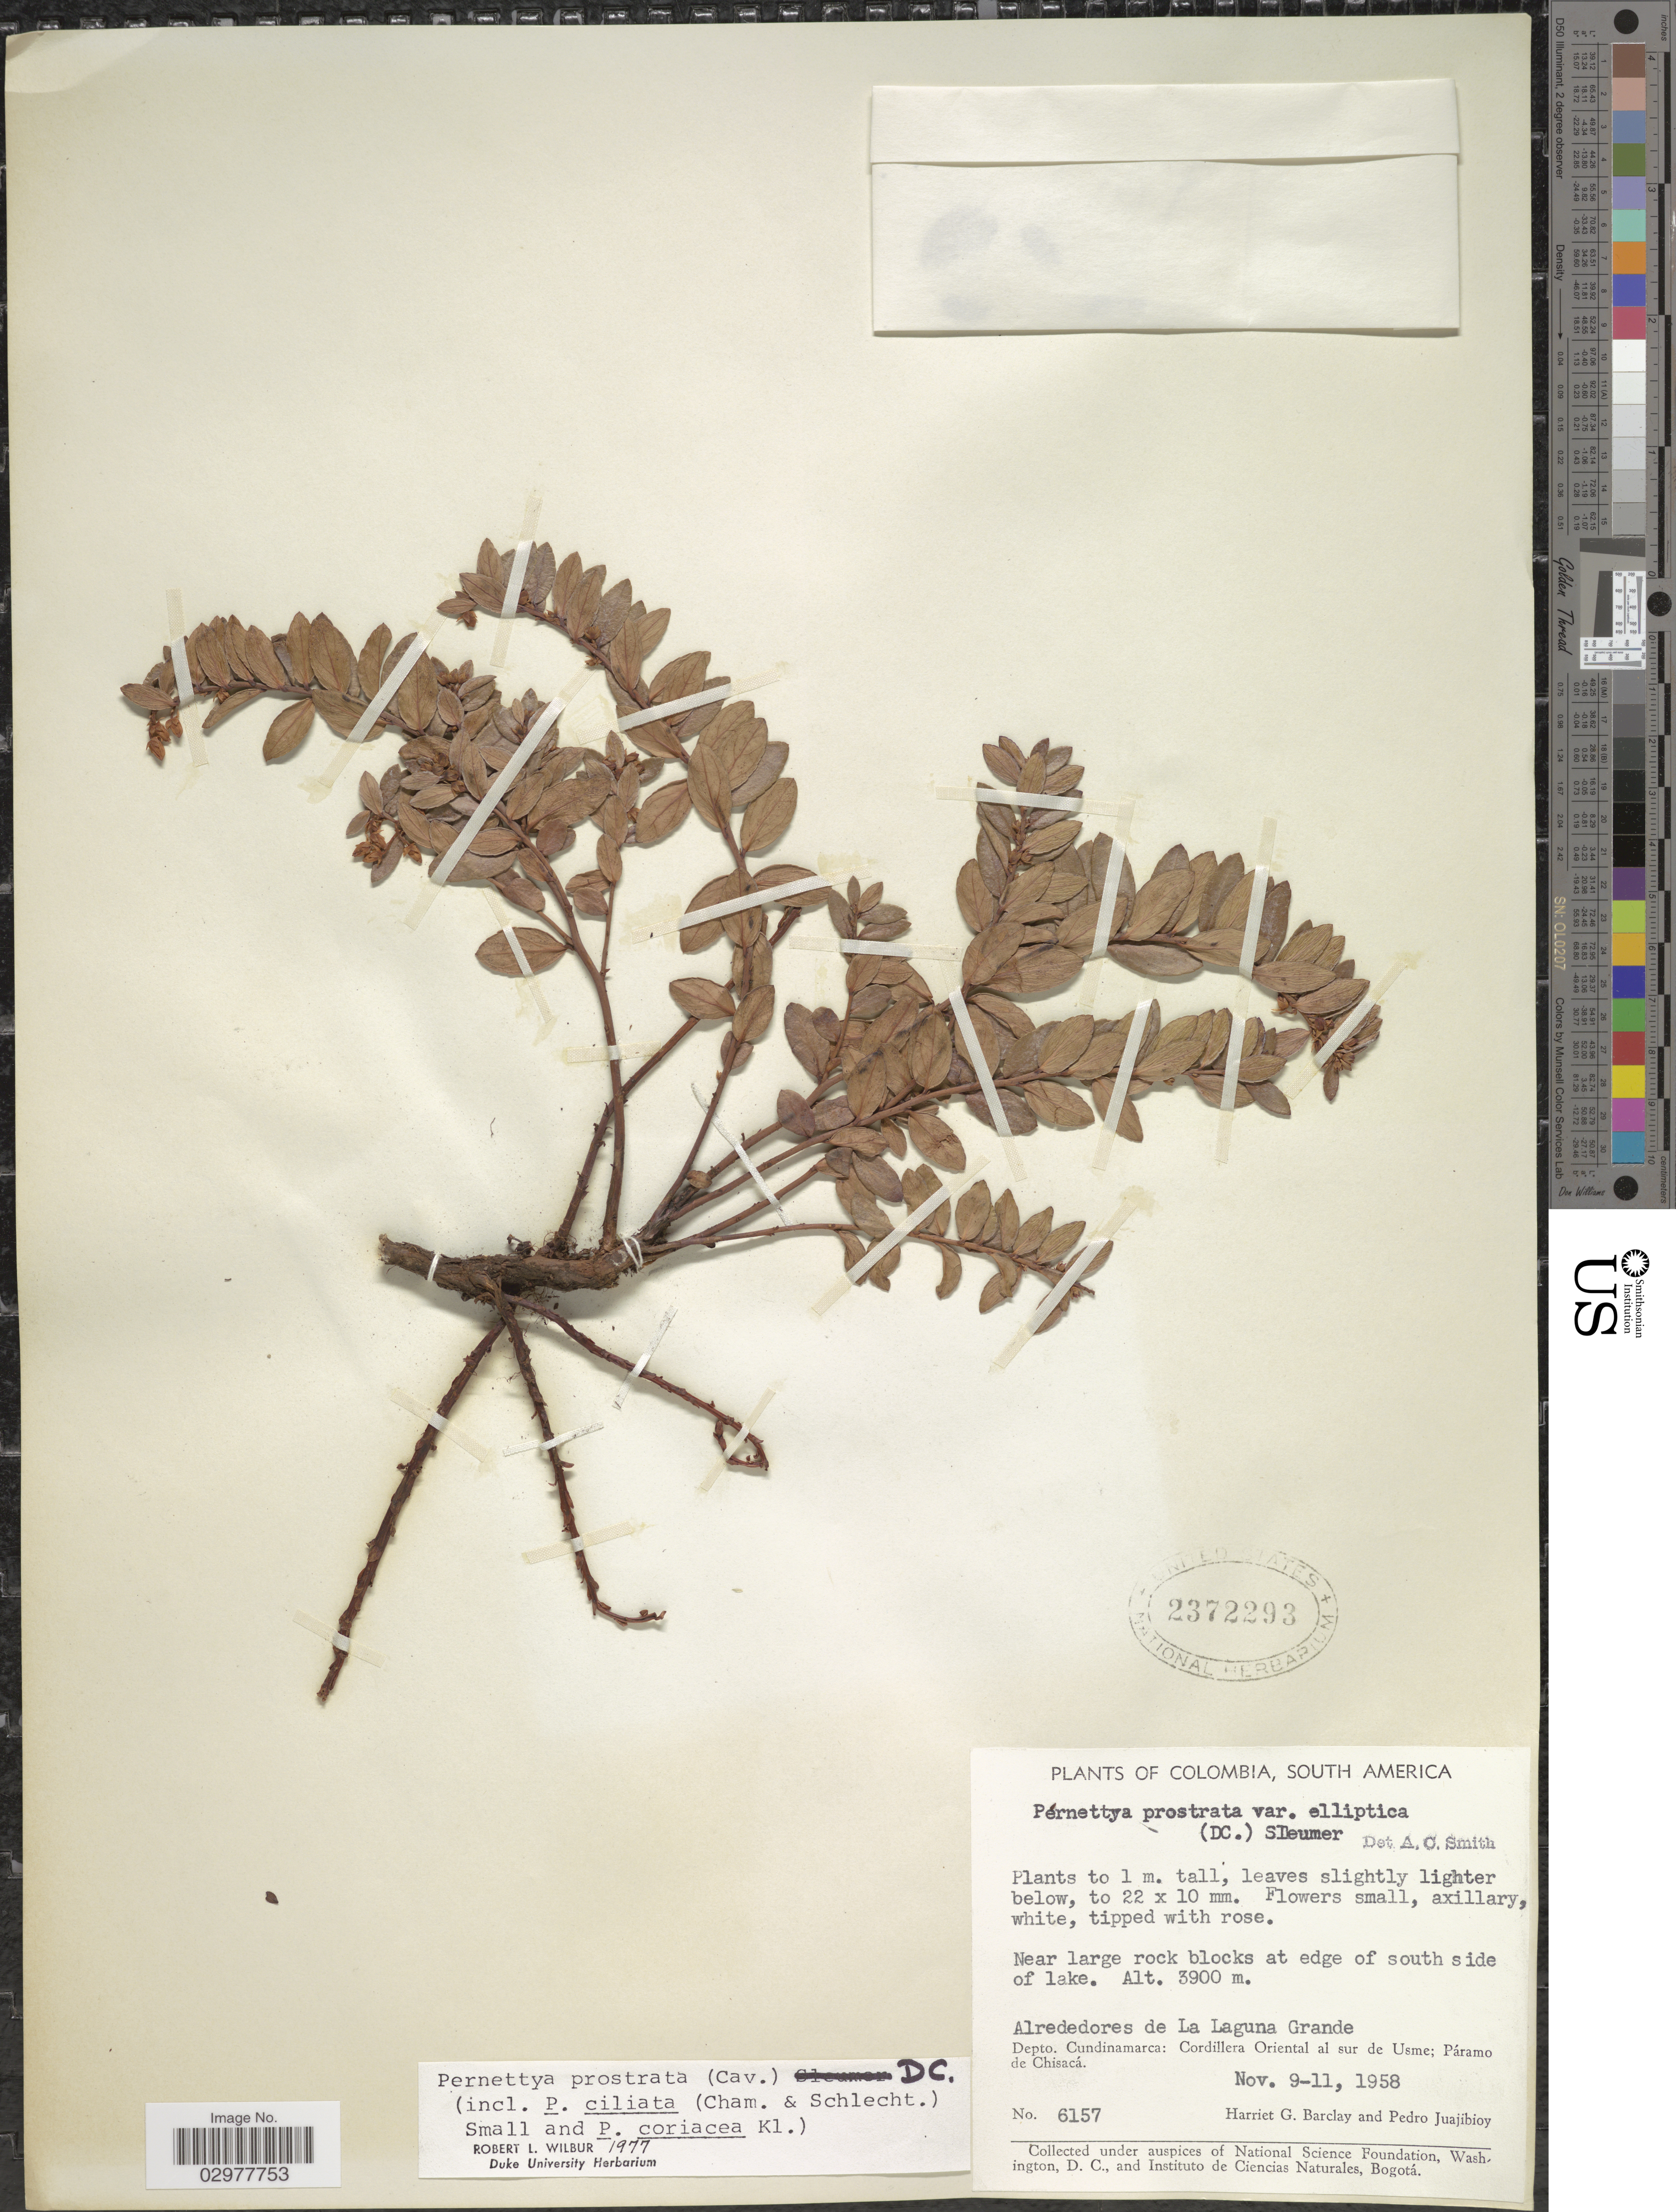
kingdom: Plantae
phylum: Tracheophyta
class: Magnoliopsida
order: Ericales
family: Ericaceae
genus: Pernettya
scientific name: Pernettya prostrata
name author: (Cav.) DC.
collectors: H. G. Barclay & P. Juajibioy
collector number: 6157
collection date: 1958-11-09/1958-11-11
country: Colombia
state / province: Cundinamarca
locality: Near large rock blocks at edge of south side of lake. Alrededores de La Laguna Grande, Depto. Cundinamarca: Cordillera Oriental al sur de Usme; Páramo de Chisacá.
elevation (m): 3900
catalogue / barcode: US 2372293